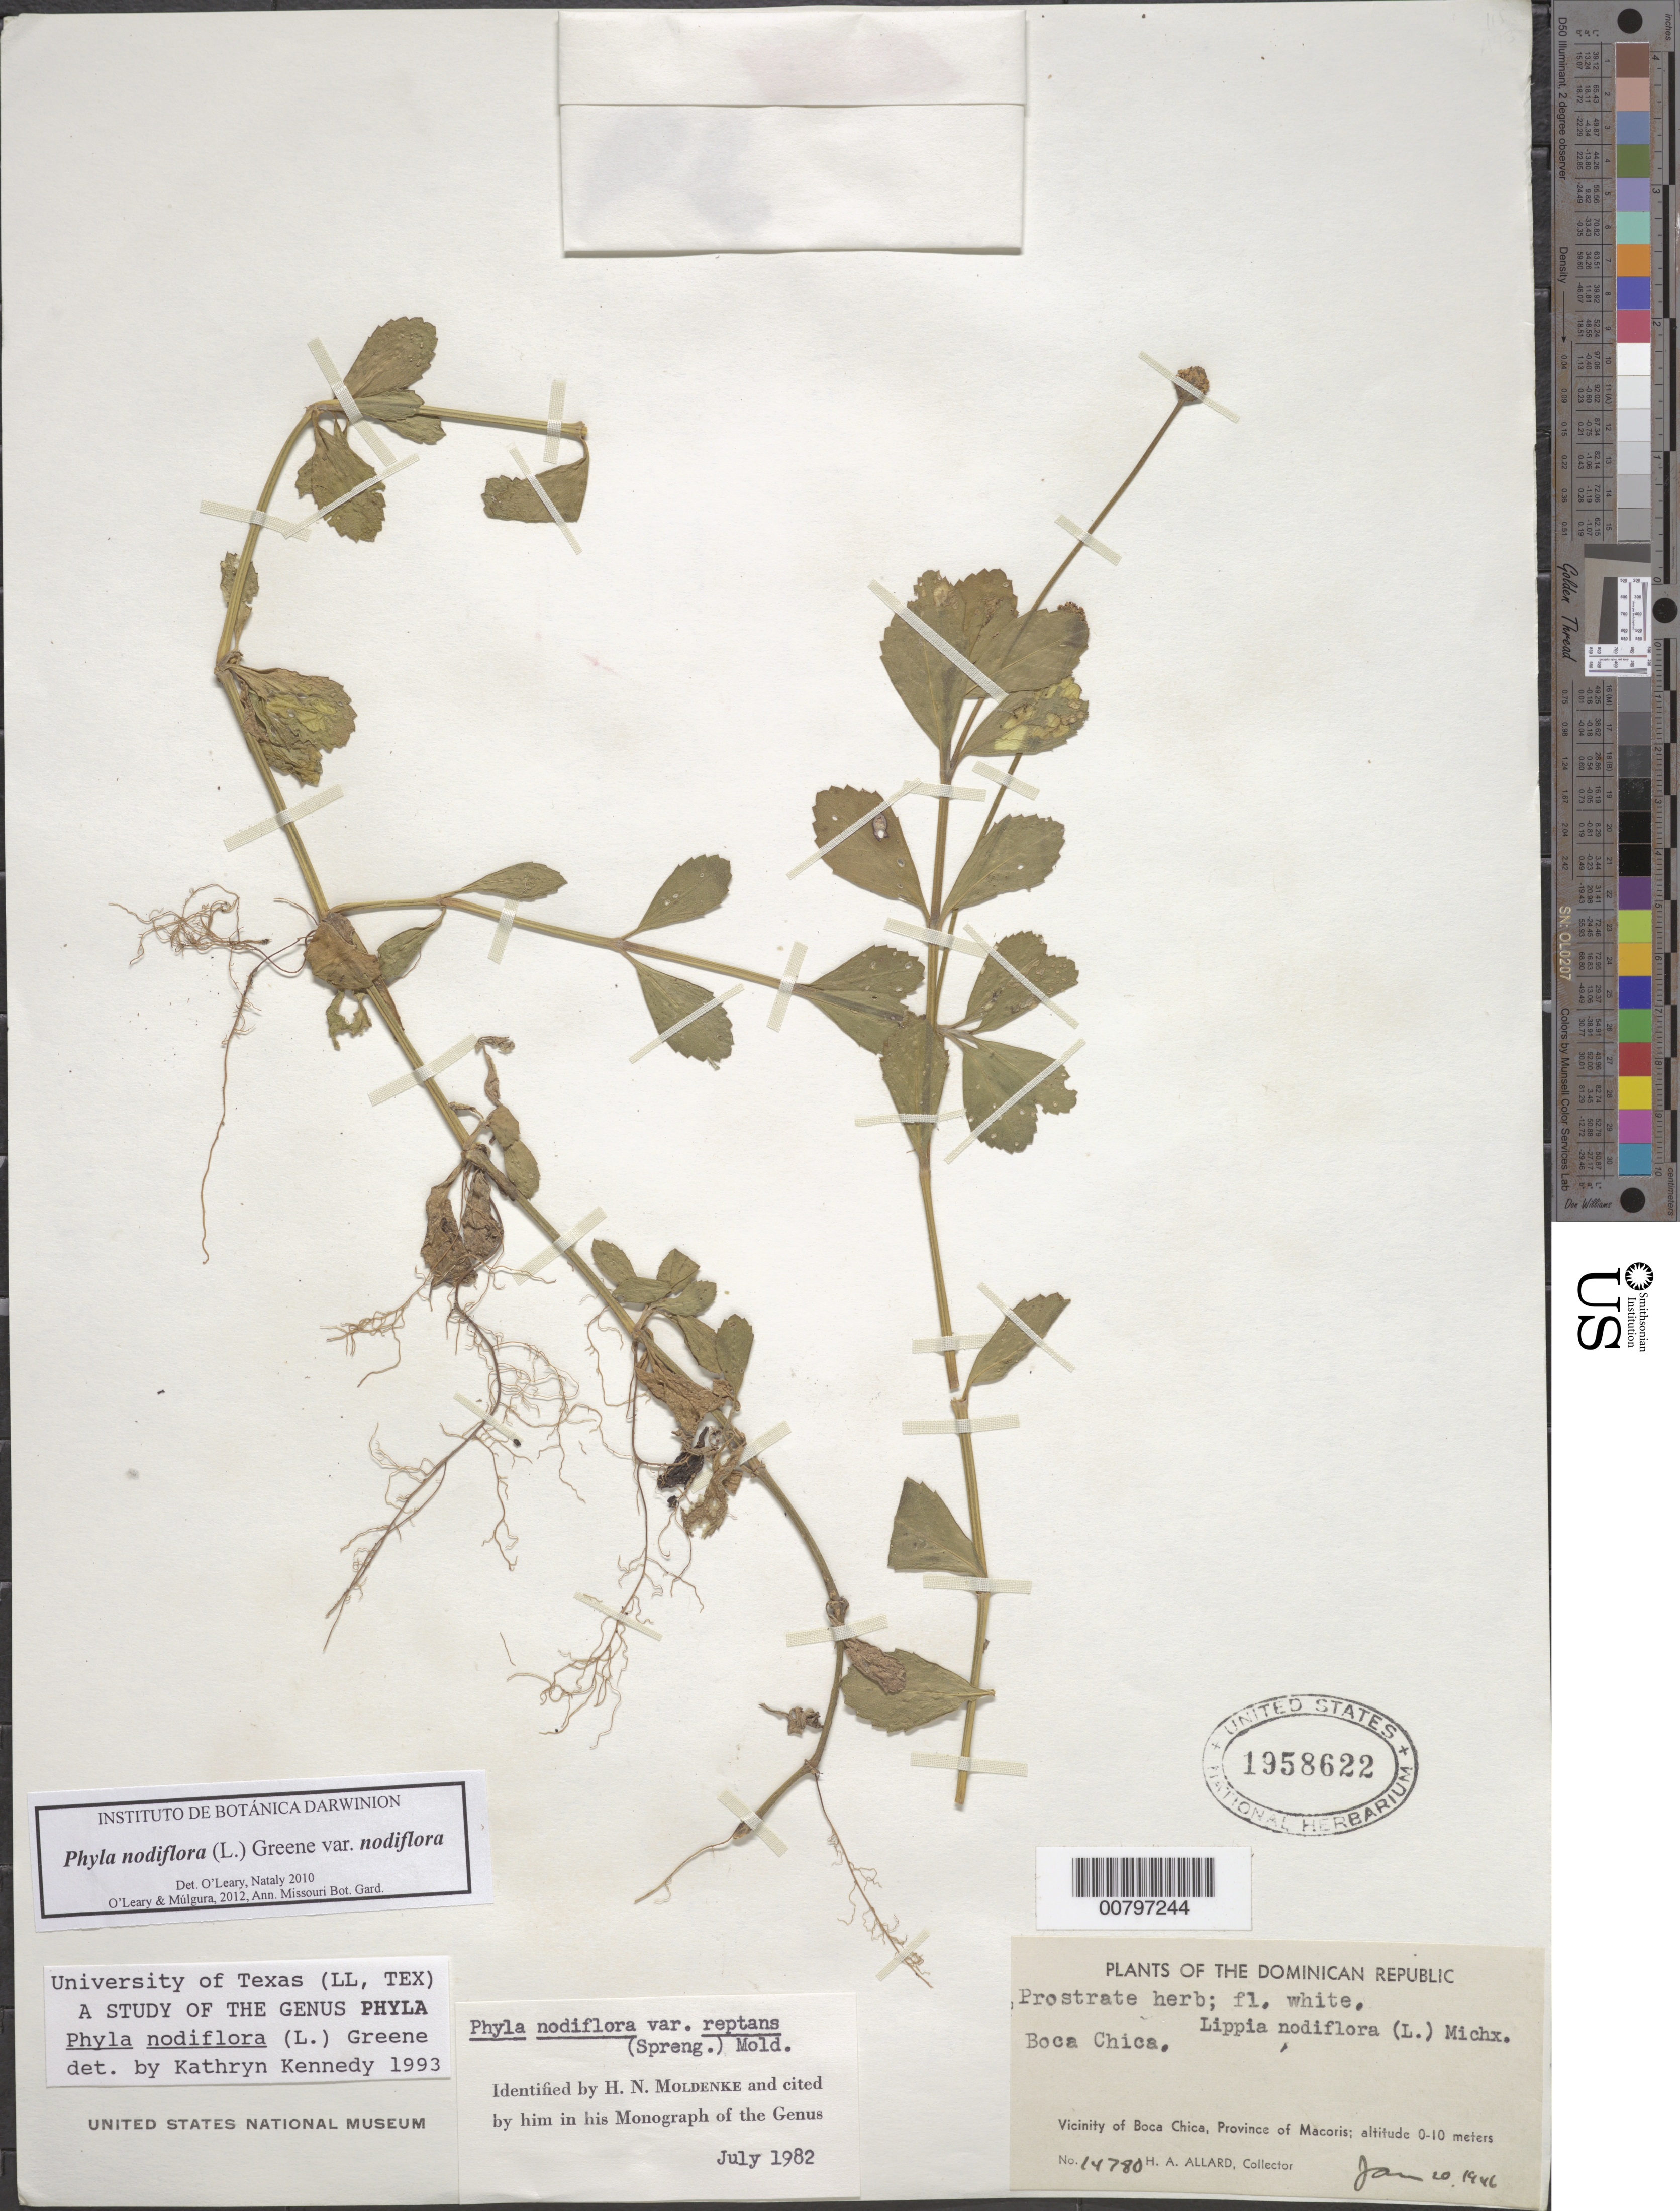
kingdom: Plantae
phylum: Tracheophyta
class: Magnoliopsida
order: Lamiales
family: Verbenaceae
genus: Phyla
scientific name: Phyla nodiflora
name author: (L.) Greene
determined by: Kennedy, K.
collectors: H. A. Allard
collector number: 14780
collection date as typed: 10 Jan 1946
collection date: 1946-01-10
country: Dominican Republic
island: Hispaniola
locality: Boca Chica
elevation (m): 0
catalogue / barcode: US 1958622